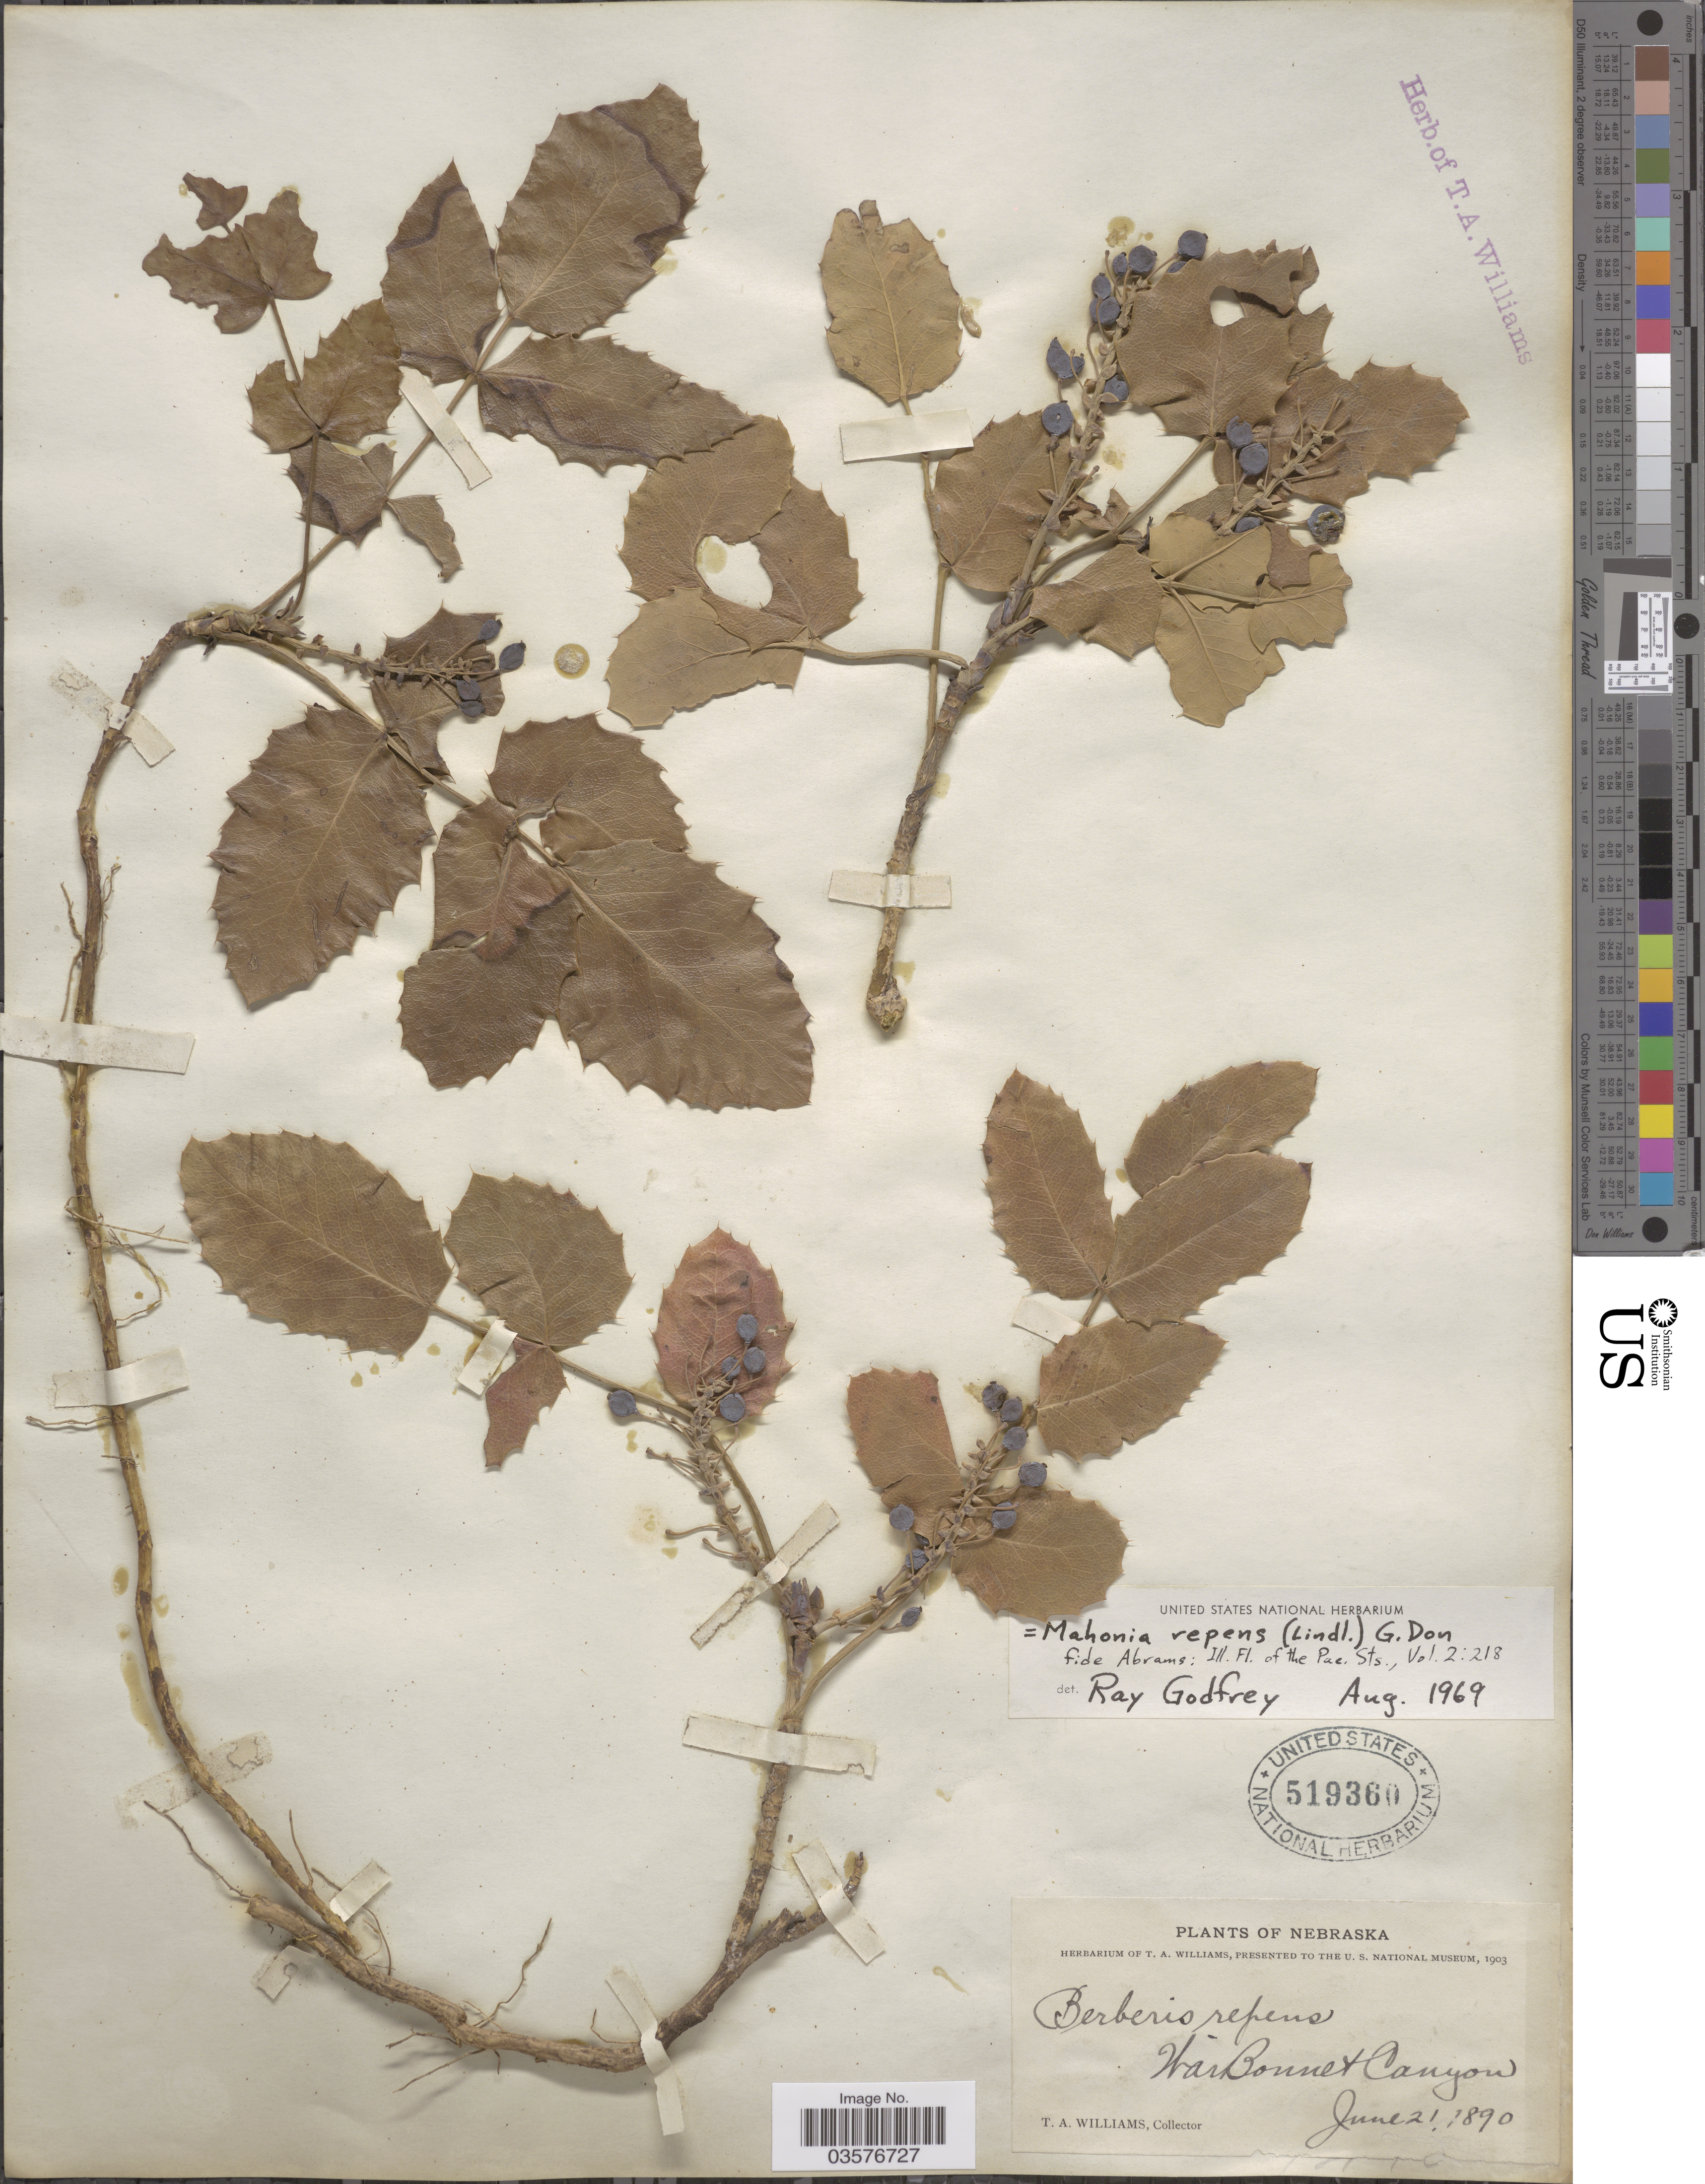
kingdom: Plantae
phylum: Tracheophyta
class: Magnoliopsida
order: Ranunculales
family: Berberidaceae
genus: Mahonia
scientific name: Mahonia repens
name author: (Lindl.) G. Don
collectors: T. Williams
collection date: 1890-06-21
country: United States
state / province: Nebraska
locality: War Bonnet Canyon.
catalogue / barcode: US 519360